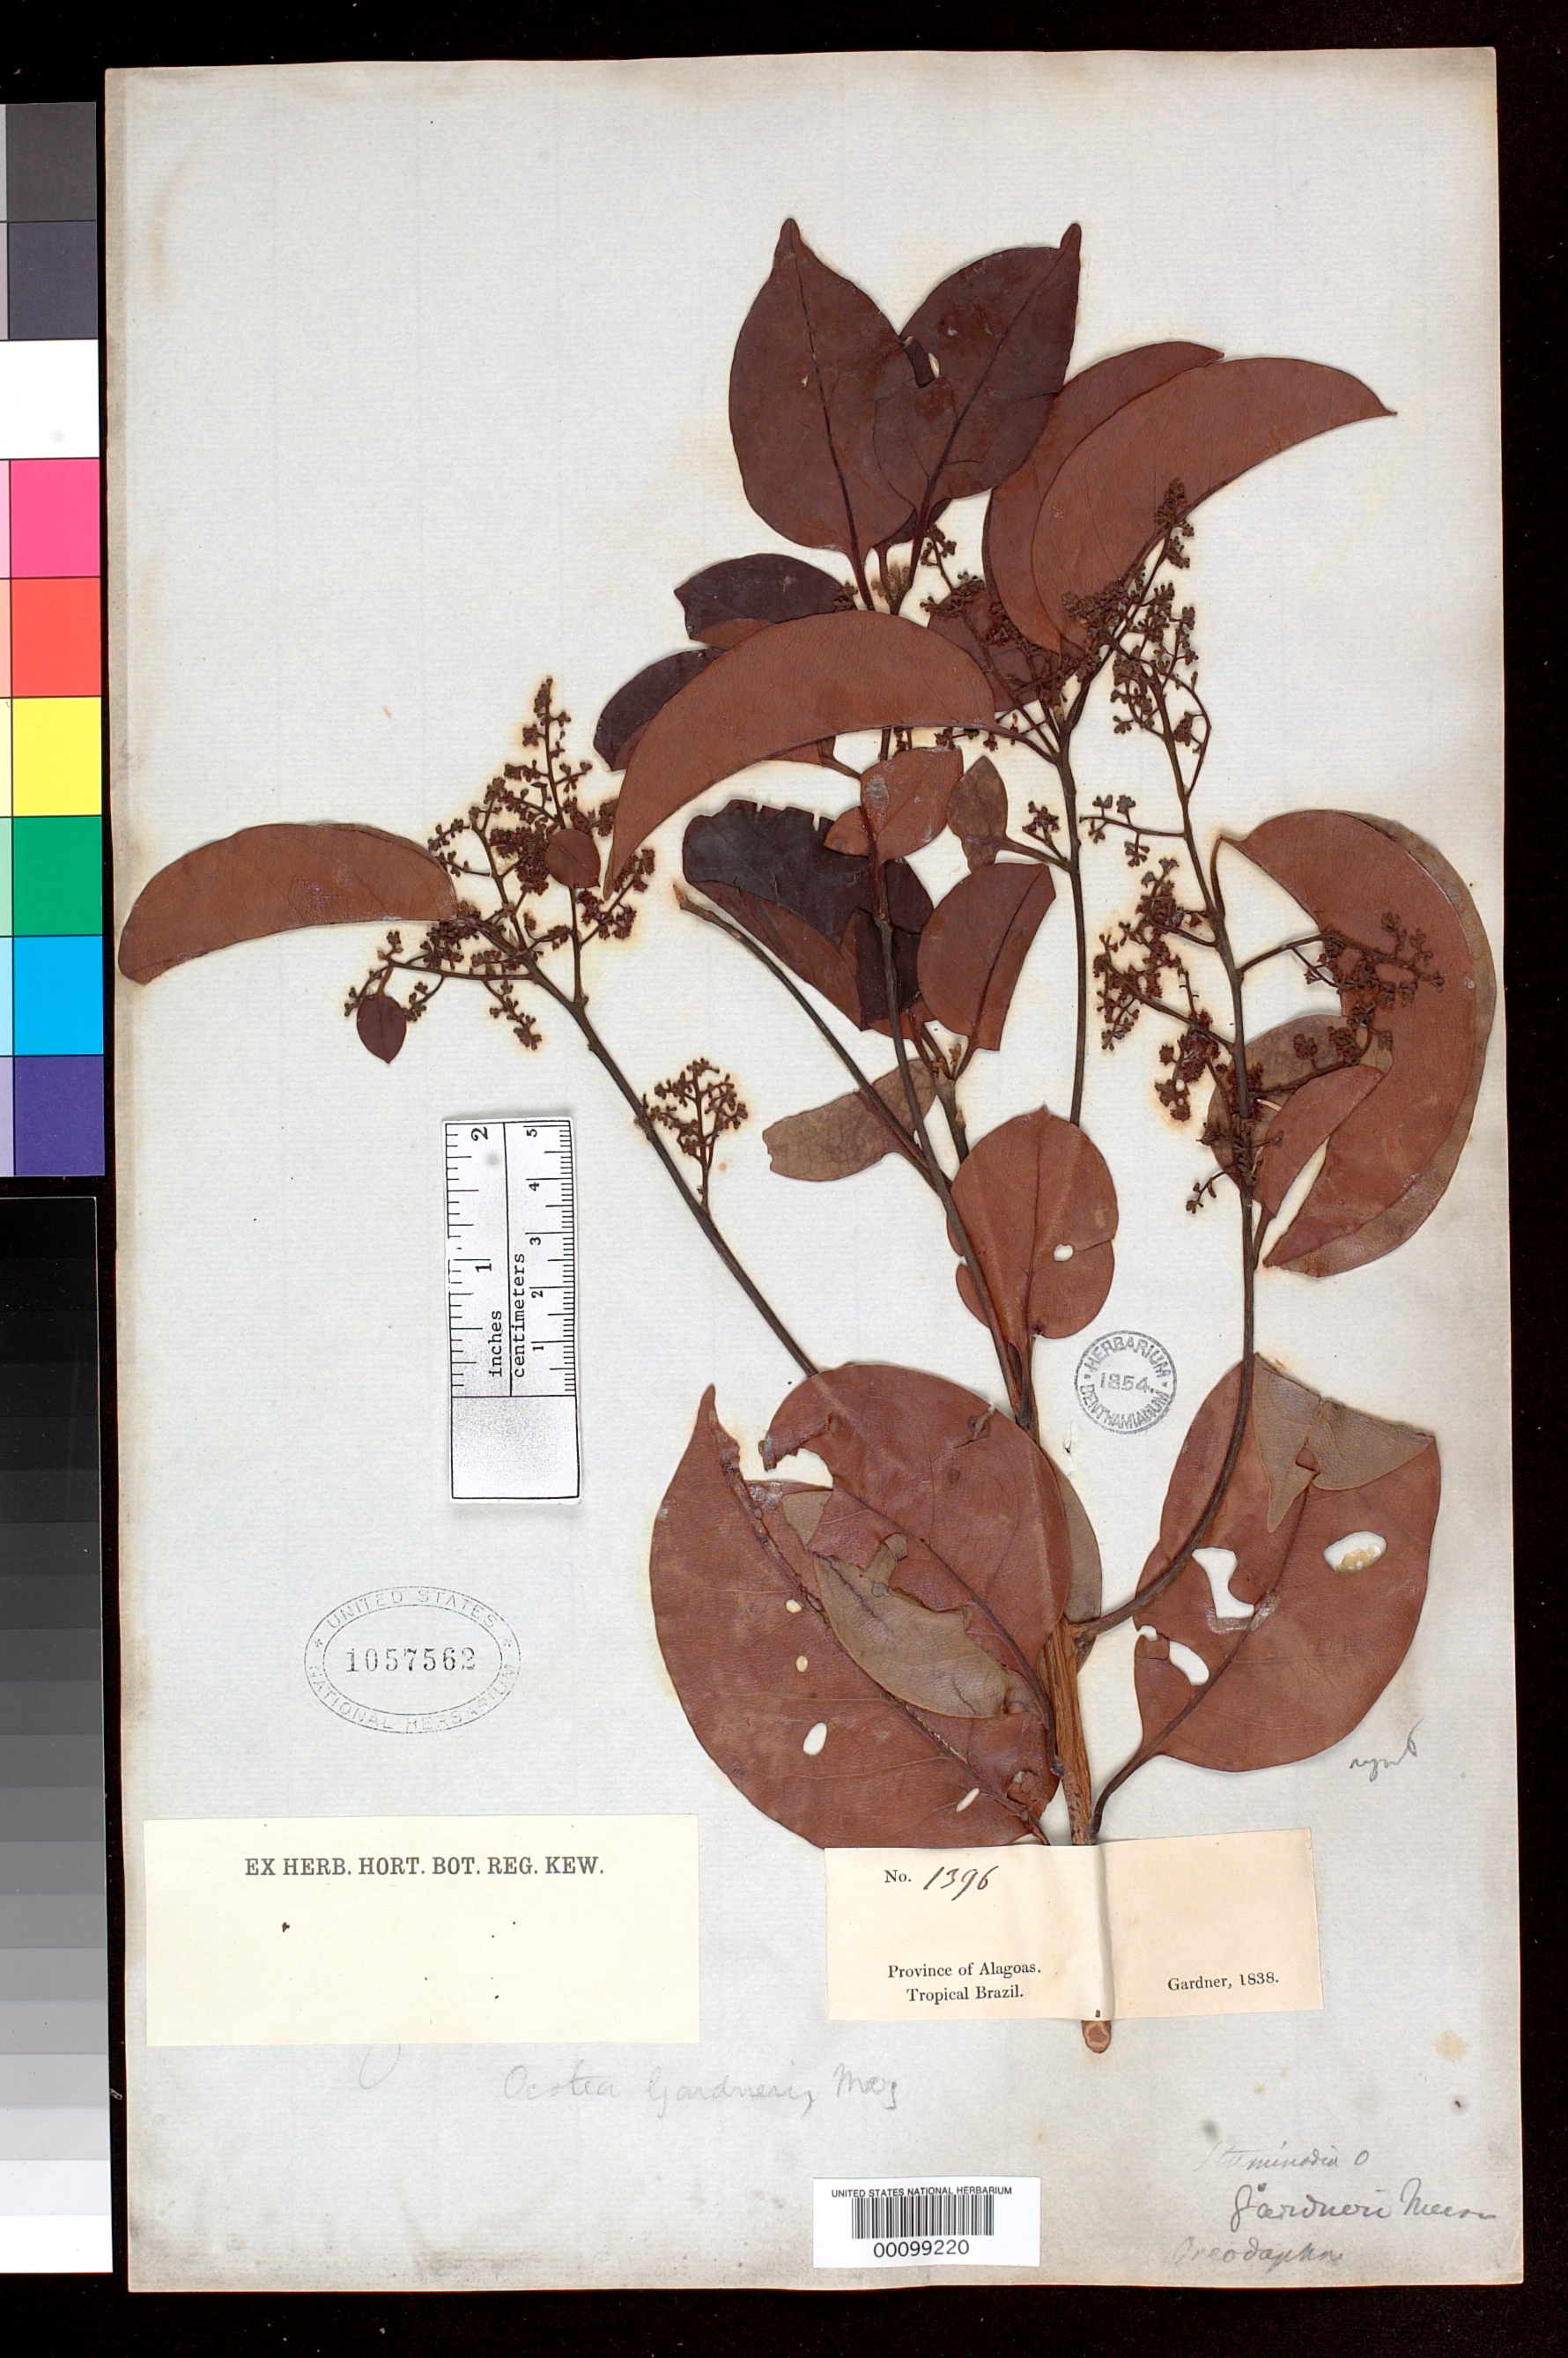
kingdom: Plantae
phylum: Tracheophyta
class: Magnoliopsida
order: Laurales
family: Lauraceae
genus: Mespilodaphne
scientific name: Mespilodaphne gardneri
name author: Meisn. in DC.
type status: Isosyntype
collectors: G. Gardner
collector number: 1396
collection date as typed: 1838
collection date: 1838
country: Brazil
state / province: Alagoas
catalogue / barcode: US 1057562